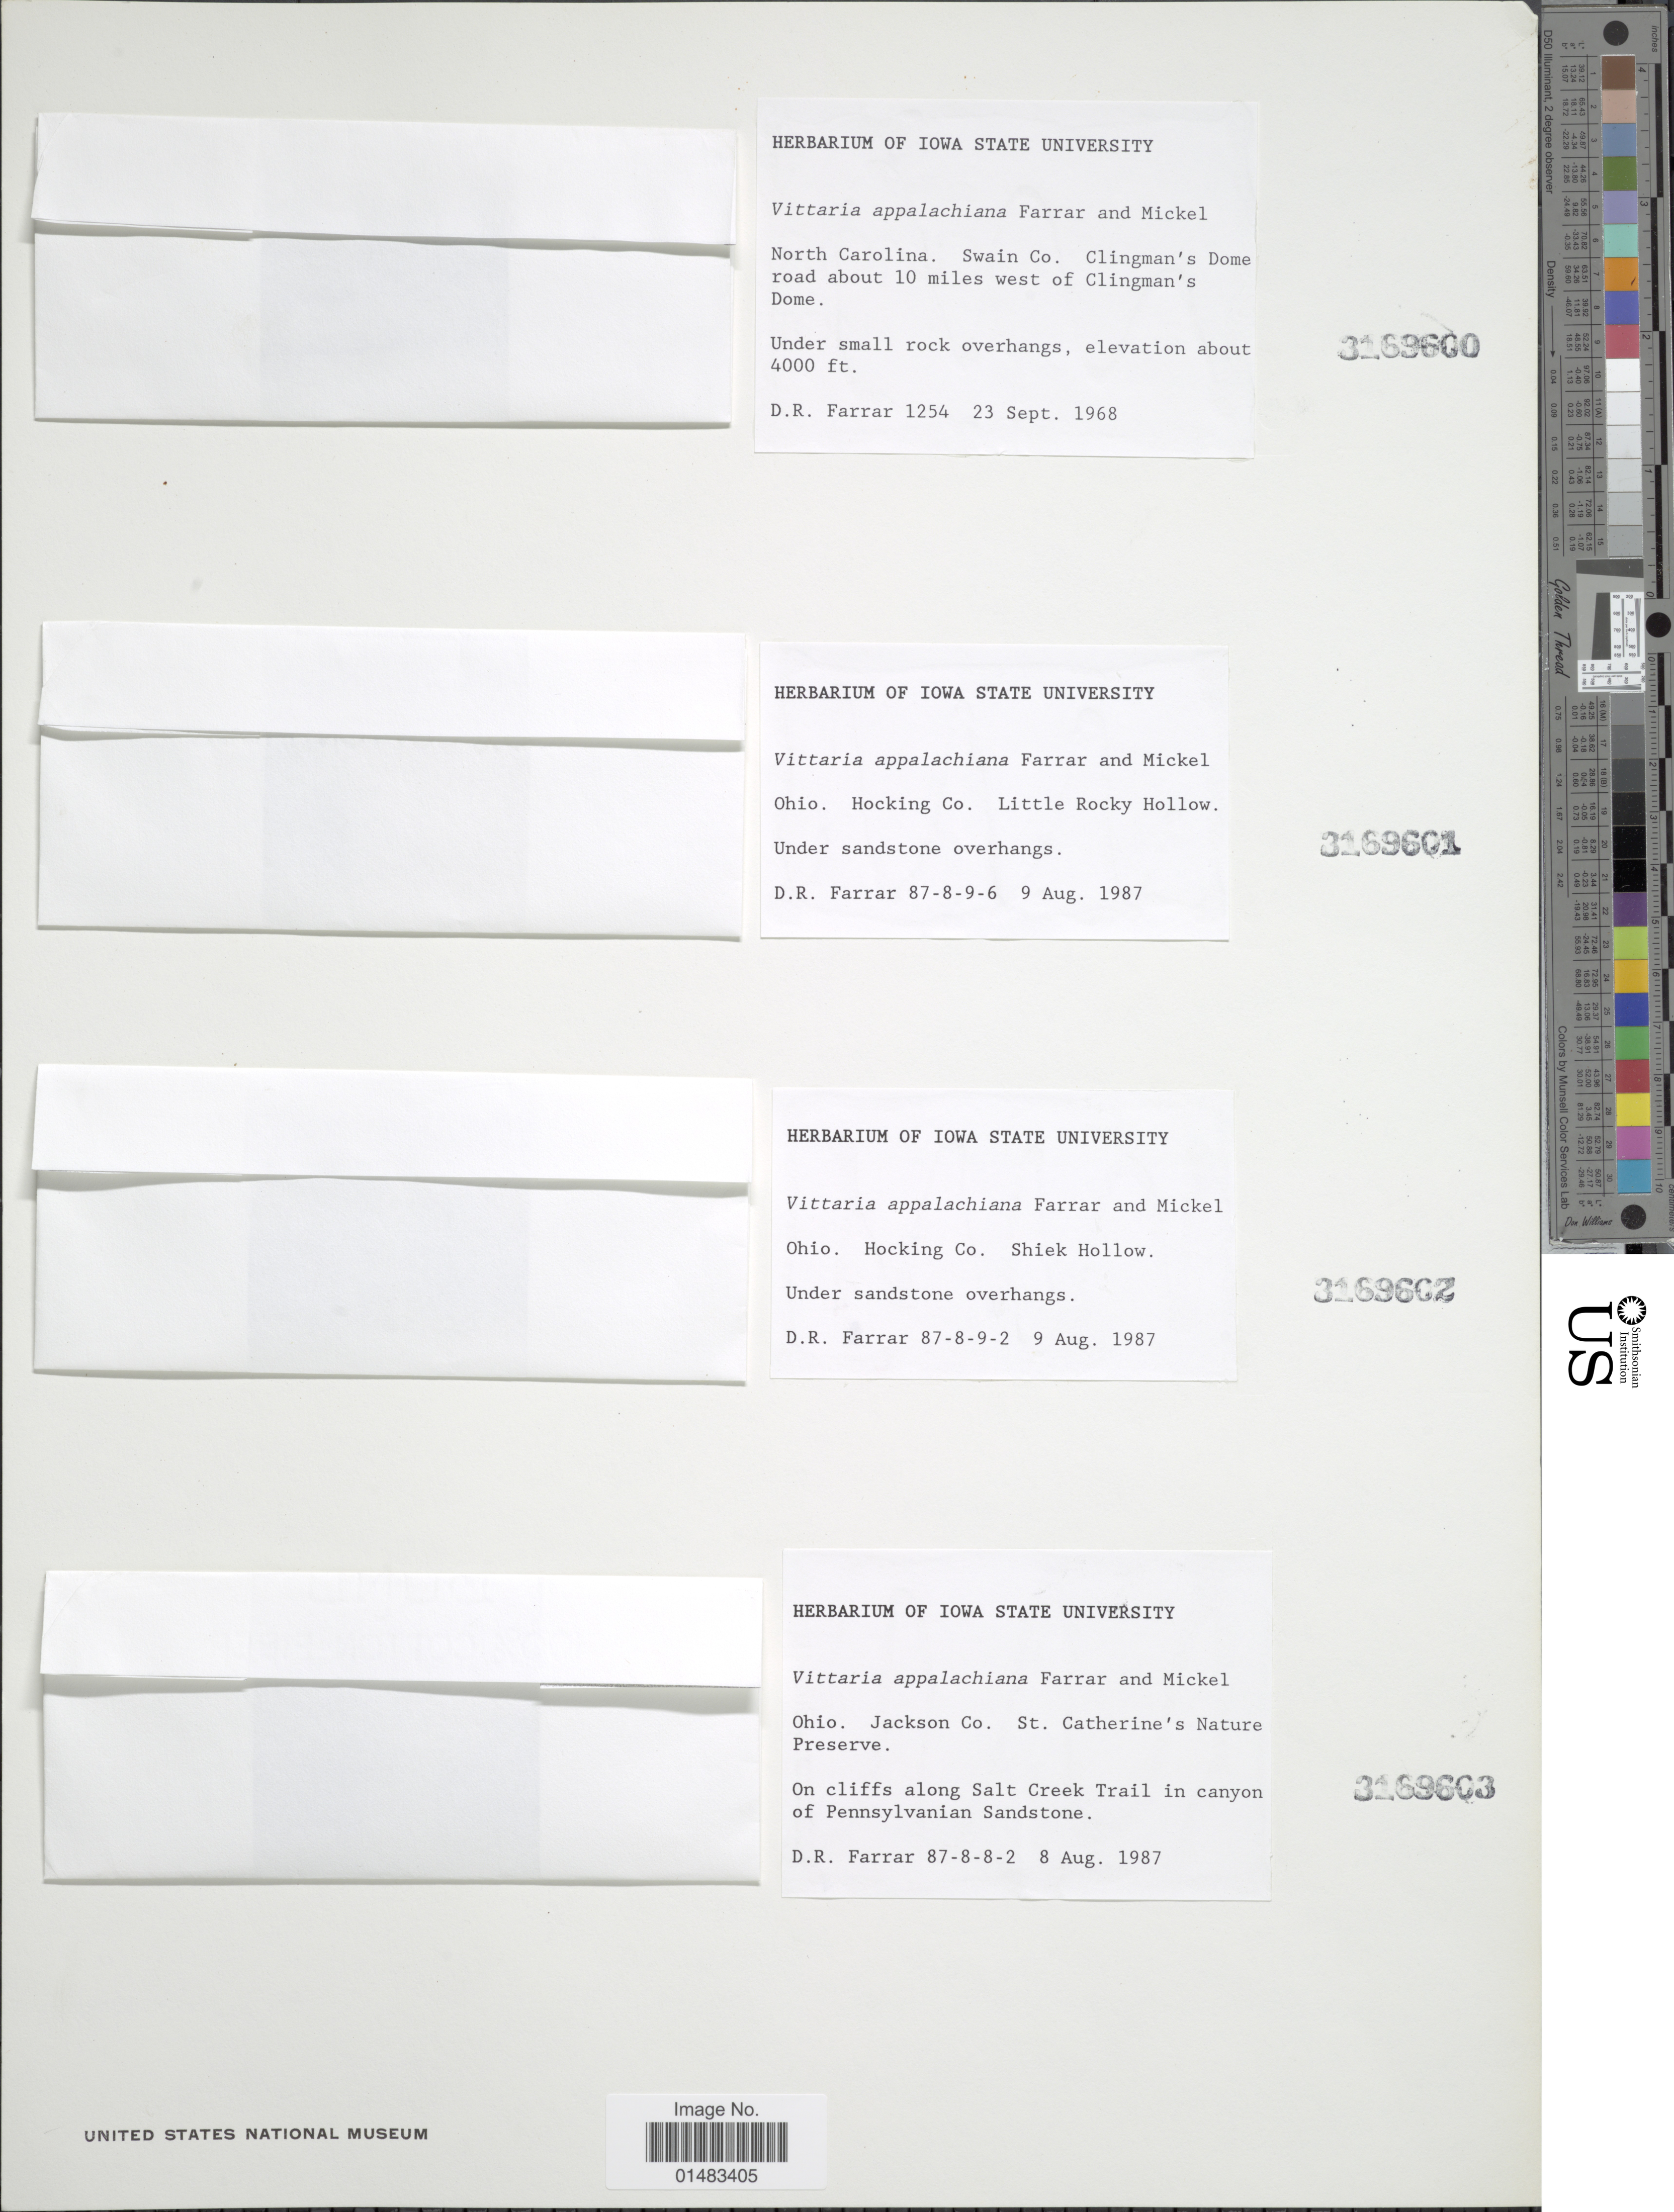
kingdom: Plantae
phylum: Tracheophyta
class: Polypodiopsida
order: Polypodiales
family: Pteridaceae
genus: Vittaria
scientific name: Vittaria appalachiana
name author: Farrar & Mickel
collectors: D. R. Farrar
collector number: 87882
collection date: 1987-08-08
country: United States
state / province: Ohio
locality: Jackson Co, St. Catherine's Nature Preserve, On cliffs along Salt Creek Trail in Canyon of Pennsylvanian Sandstone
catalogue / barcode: US 3169603-4